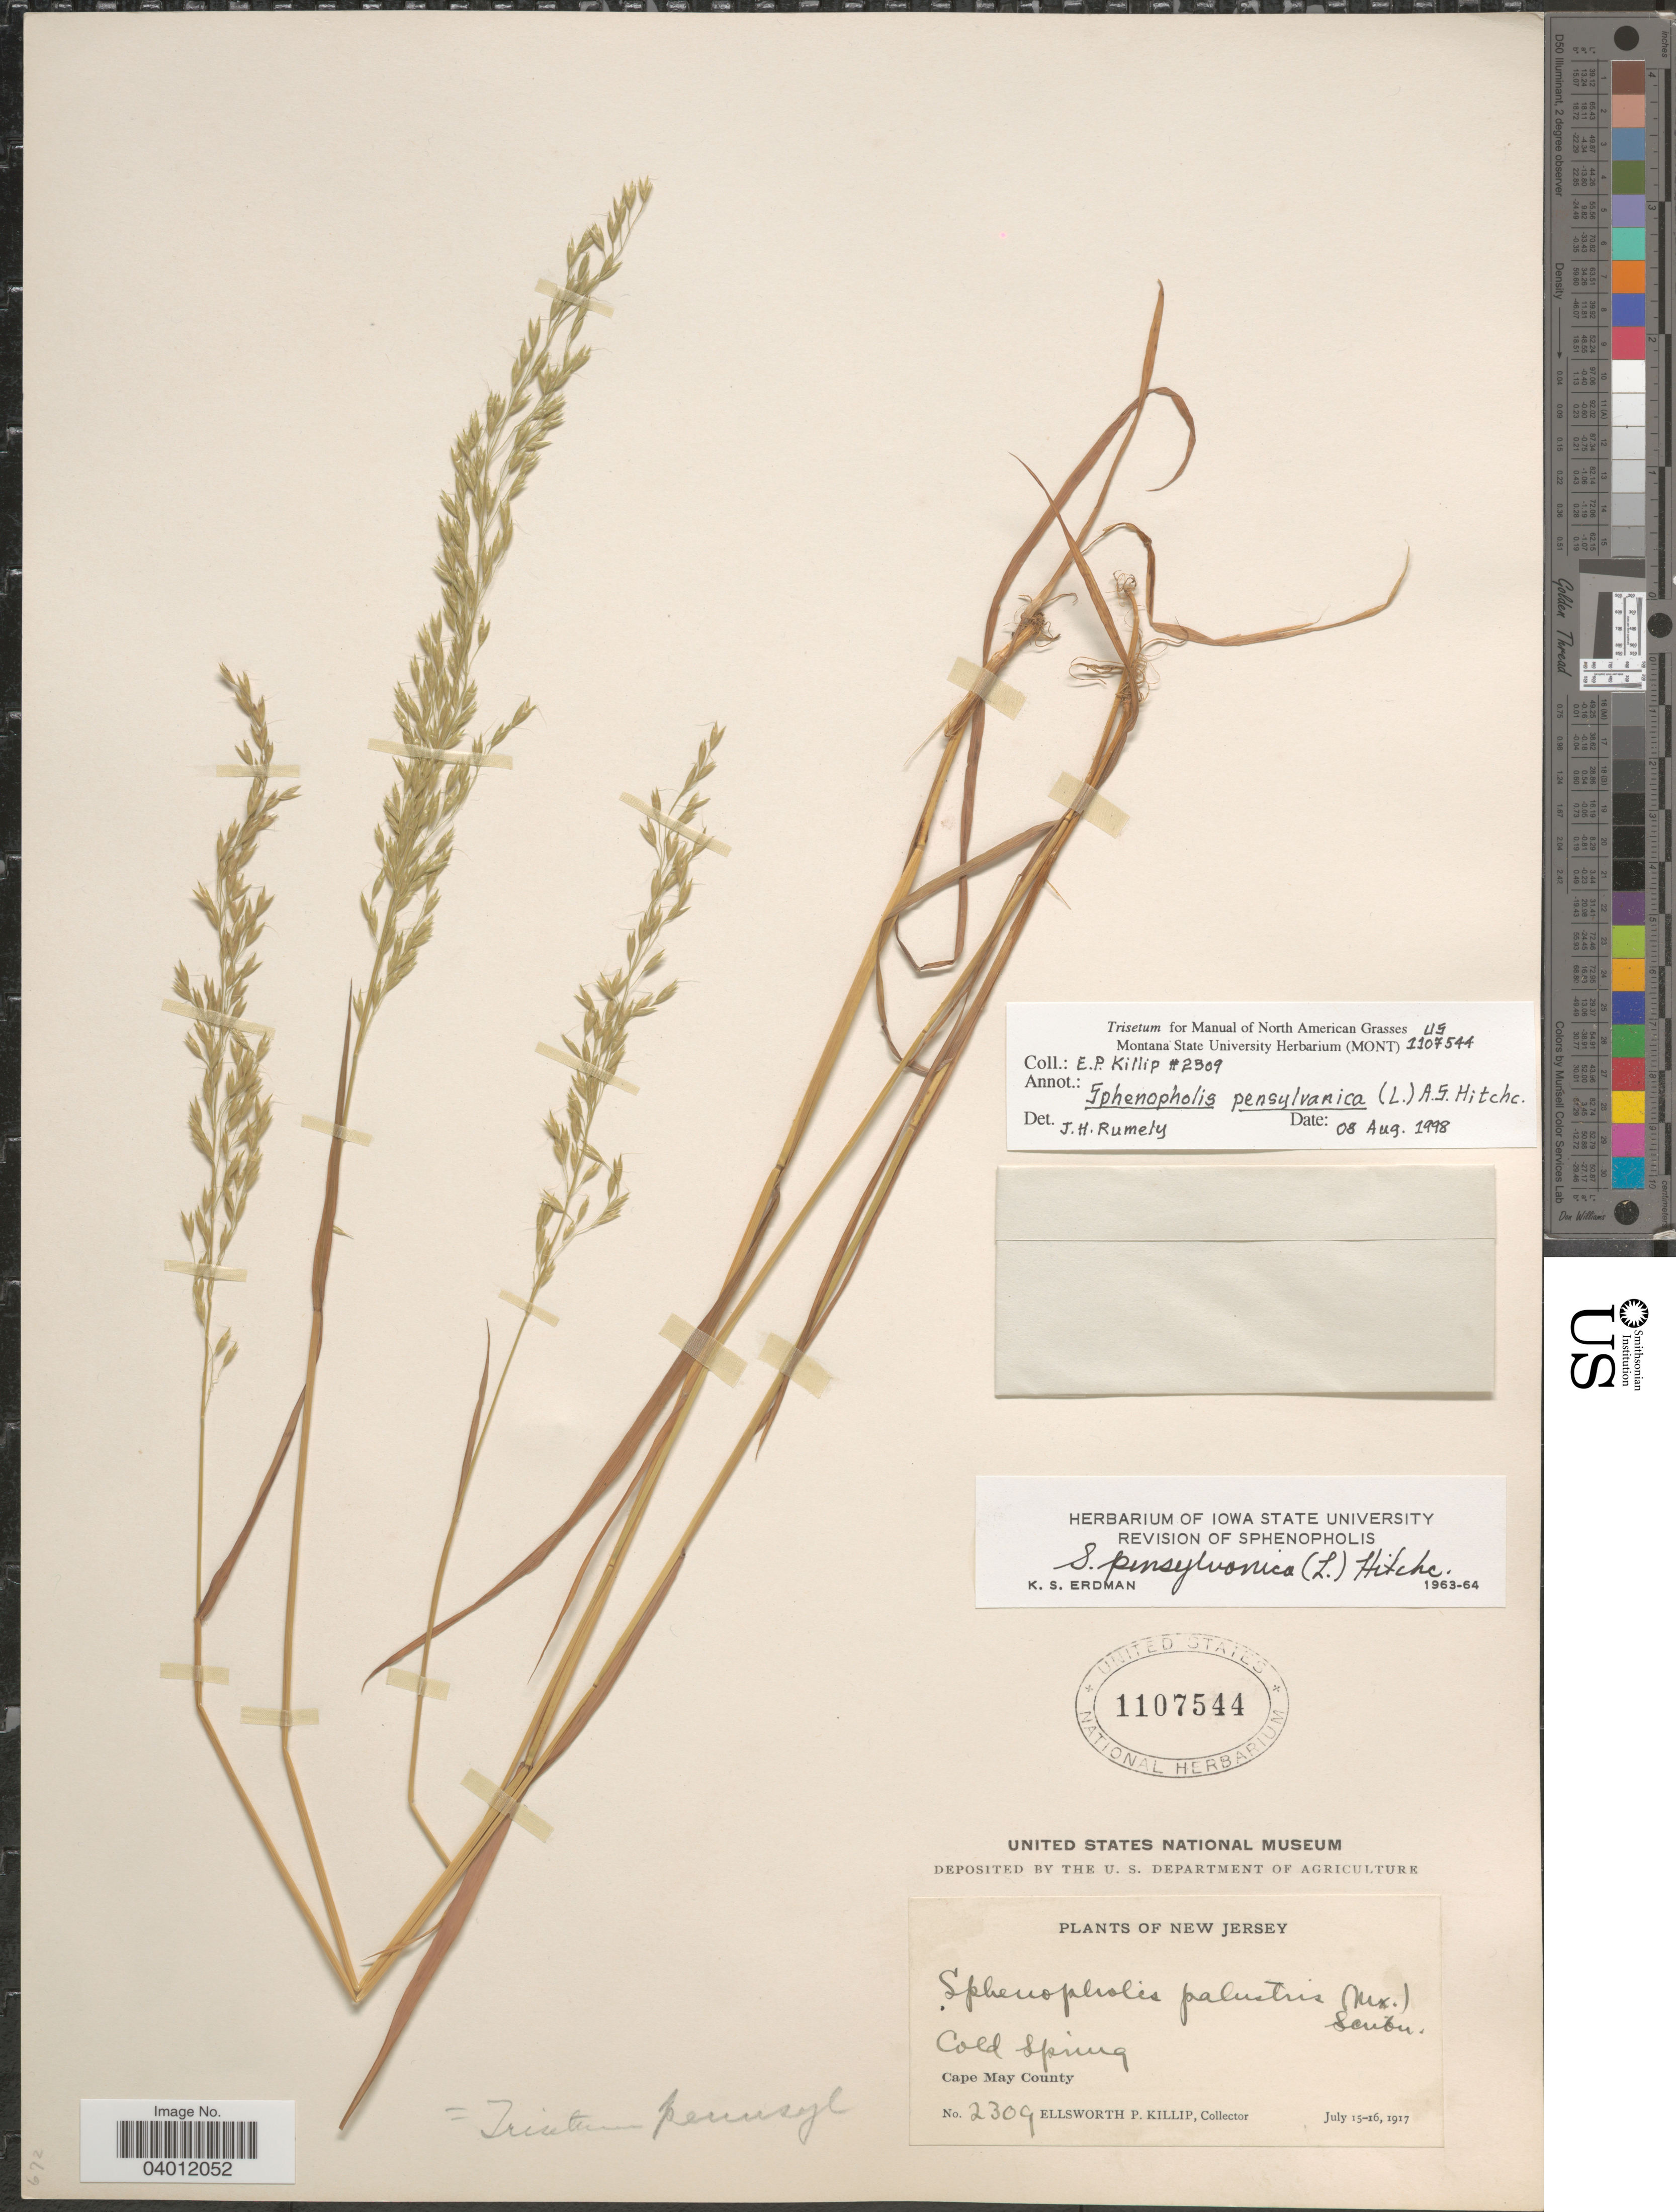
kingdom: Plantae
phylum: Tracheophyta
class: Liliopsida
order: Poales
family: Poaceae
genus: Sphenopholis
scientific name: Sphenopholis pensylvanica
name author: (L.) Hitchc.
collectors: E. P. Killip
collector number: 2309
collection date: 1917-07-15/1917-07-16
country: United States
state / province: New Jersey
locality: Cold Spring. Cape May County.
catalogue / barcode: US 1107544